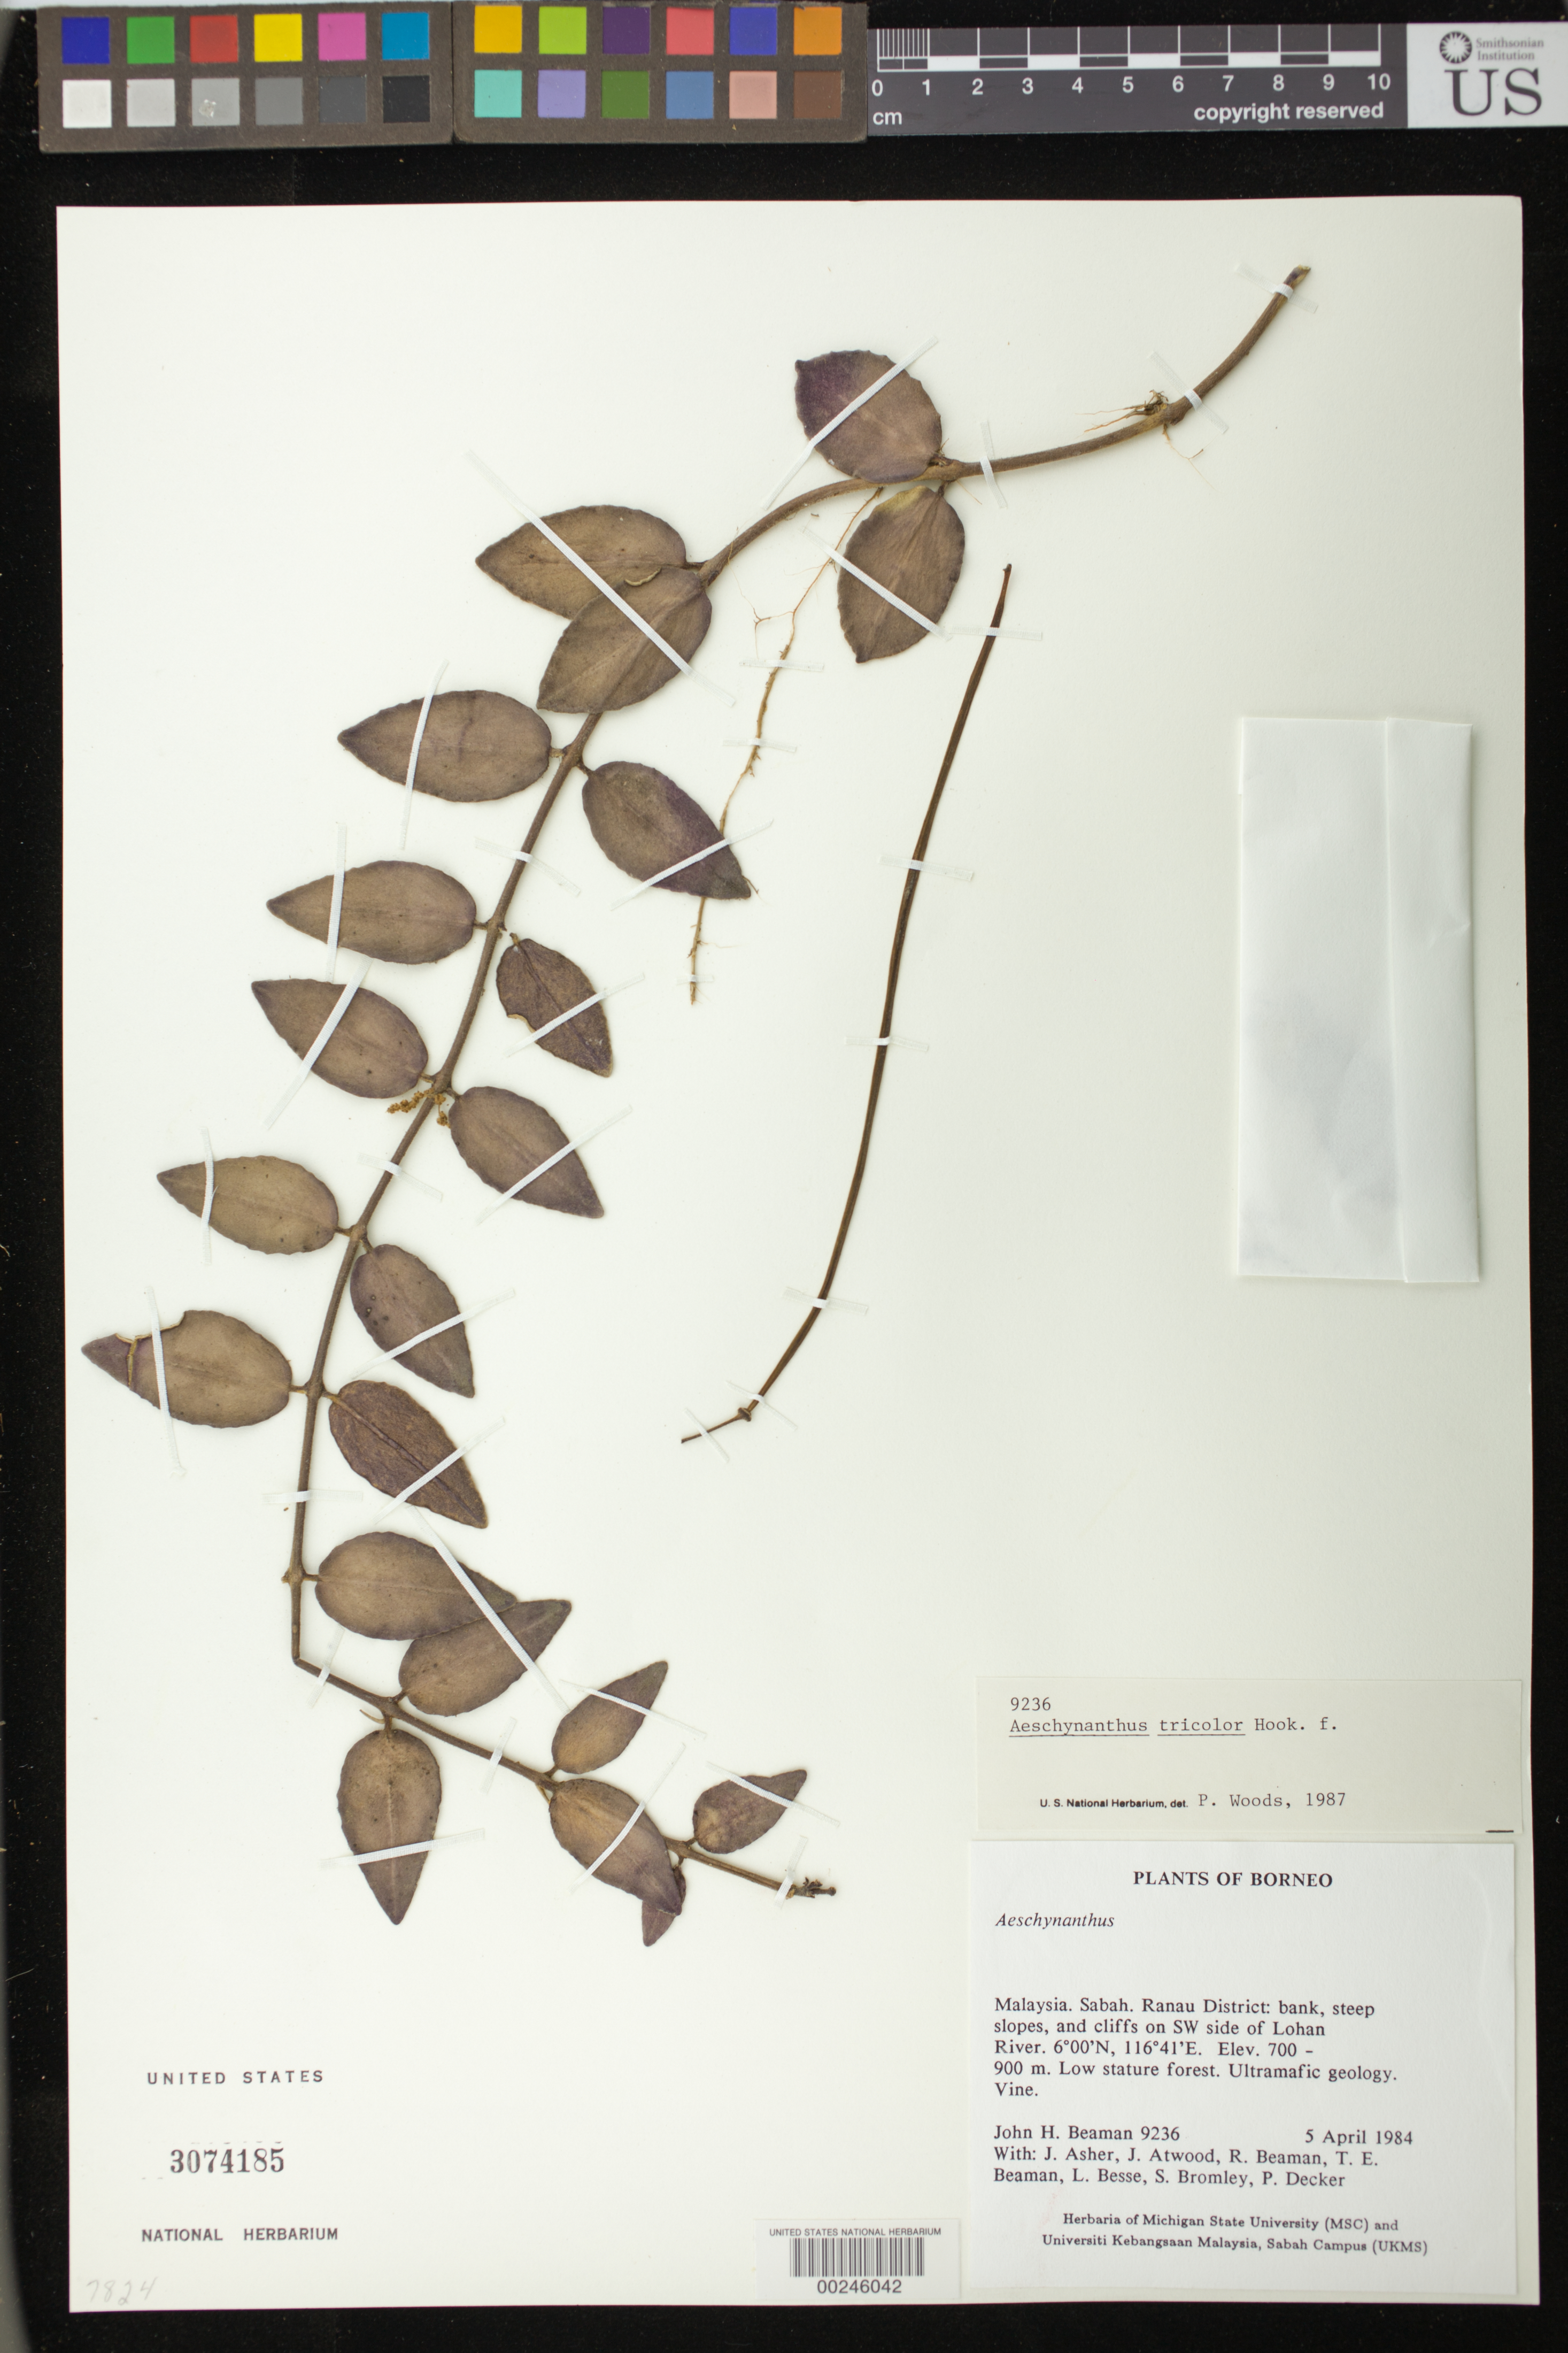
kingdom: Plantae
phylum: Tracheophyta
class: Magnoliopsida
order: Lamiales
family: Gesneriaceae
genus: Aeschynanthus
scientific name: Aeschynanthus tricolor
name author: Hook.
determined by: Woods, P.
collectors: J. H. Beaman, J. Asher, J. Atwood, R. S. Beaman, T. E. Beaman, L. Besse, S. Bromley & P. Decker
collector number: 9236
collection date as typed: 05 Apr 1984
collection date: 1984-04-05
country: Malaysia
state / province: Sabah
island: Borneo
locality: Ranau dist, bank, steep slopes, and cliffs on sw side of lohan river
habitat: Low stature forest, ultramafic geology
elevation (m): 700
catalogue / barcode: US 3074185